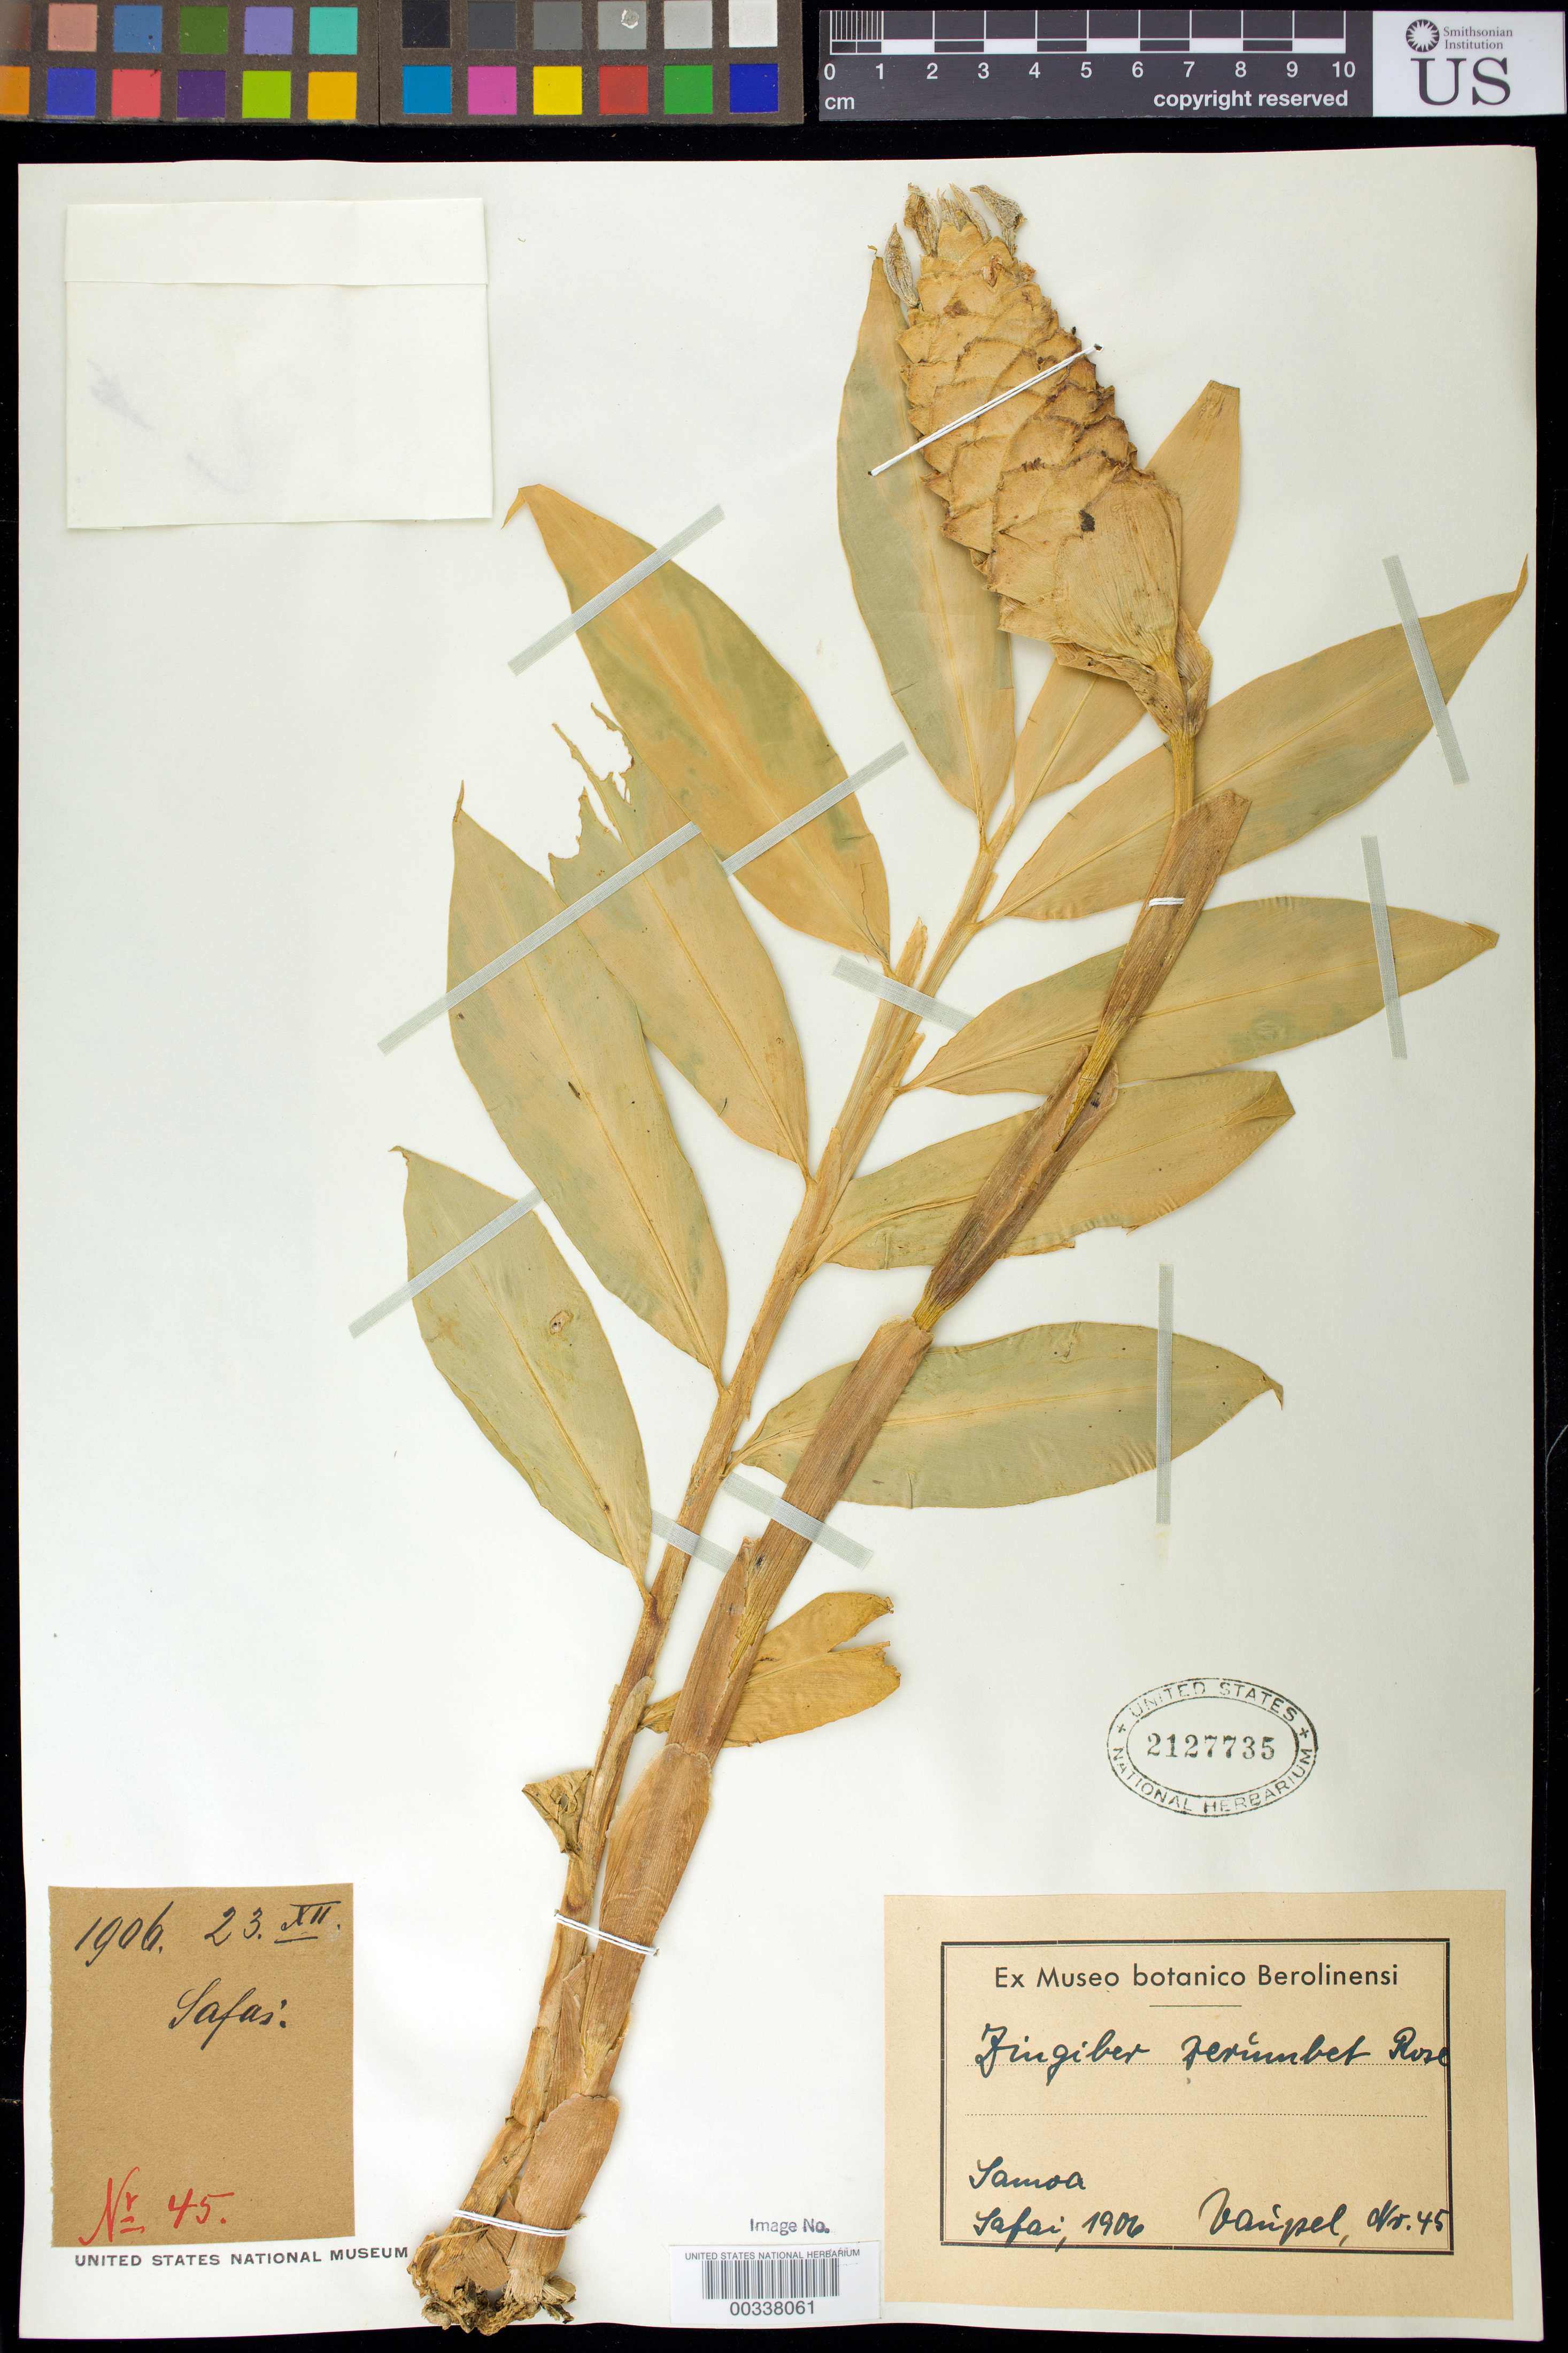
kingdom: Plantae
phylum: Tracheophyta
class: Liliopsida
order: Zingiberales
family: Zingiberaceae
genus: Zingiber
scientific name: Zingiber zerumbet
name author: (L.) Sm.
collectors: F. Vaupel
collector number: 45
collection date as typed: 23 Dec 1906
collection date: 1906-12-23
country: Samoa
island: Savai'i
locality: Safai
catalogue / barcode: US 2127735